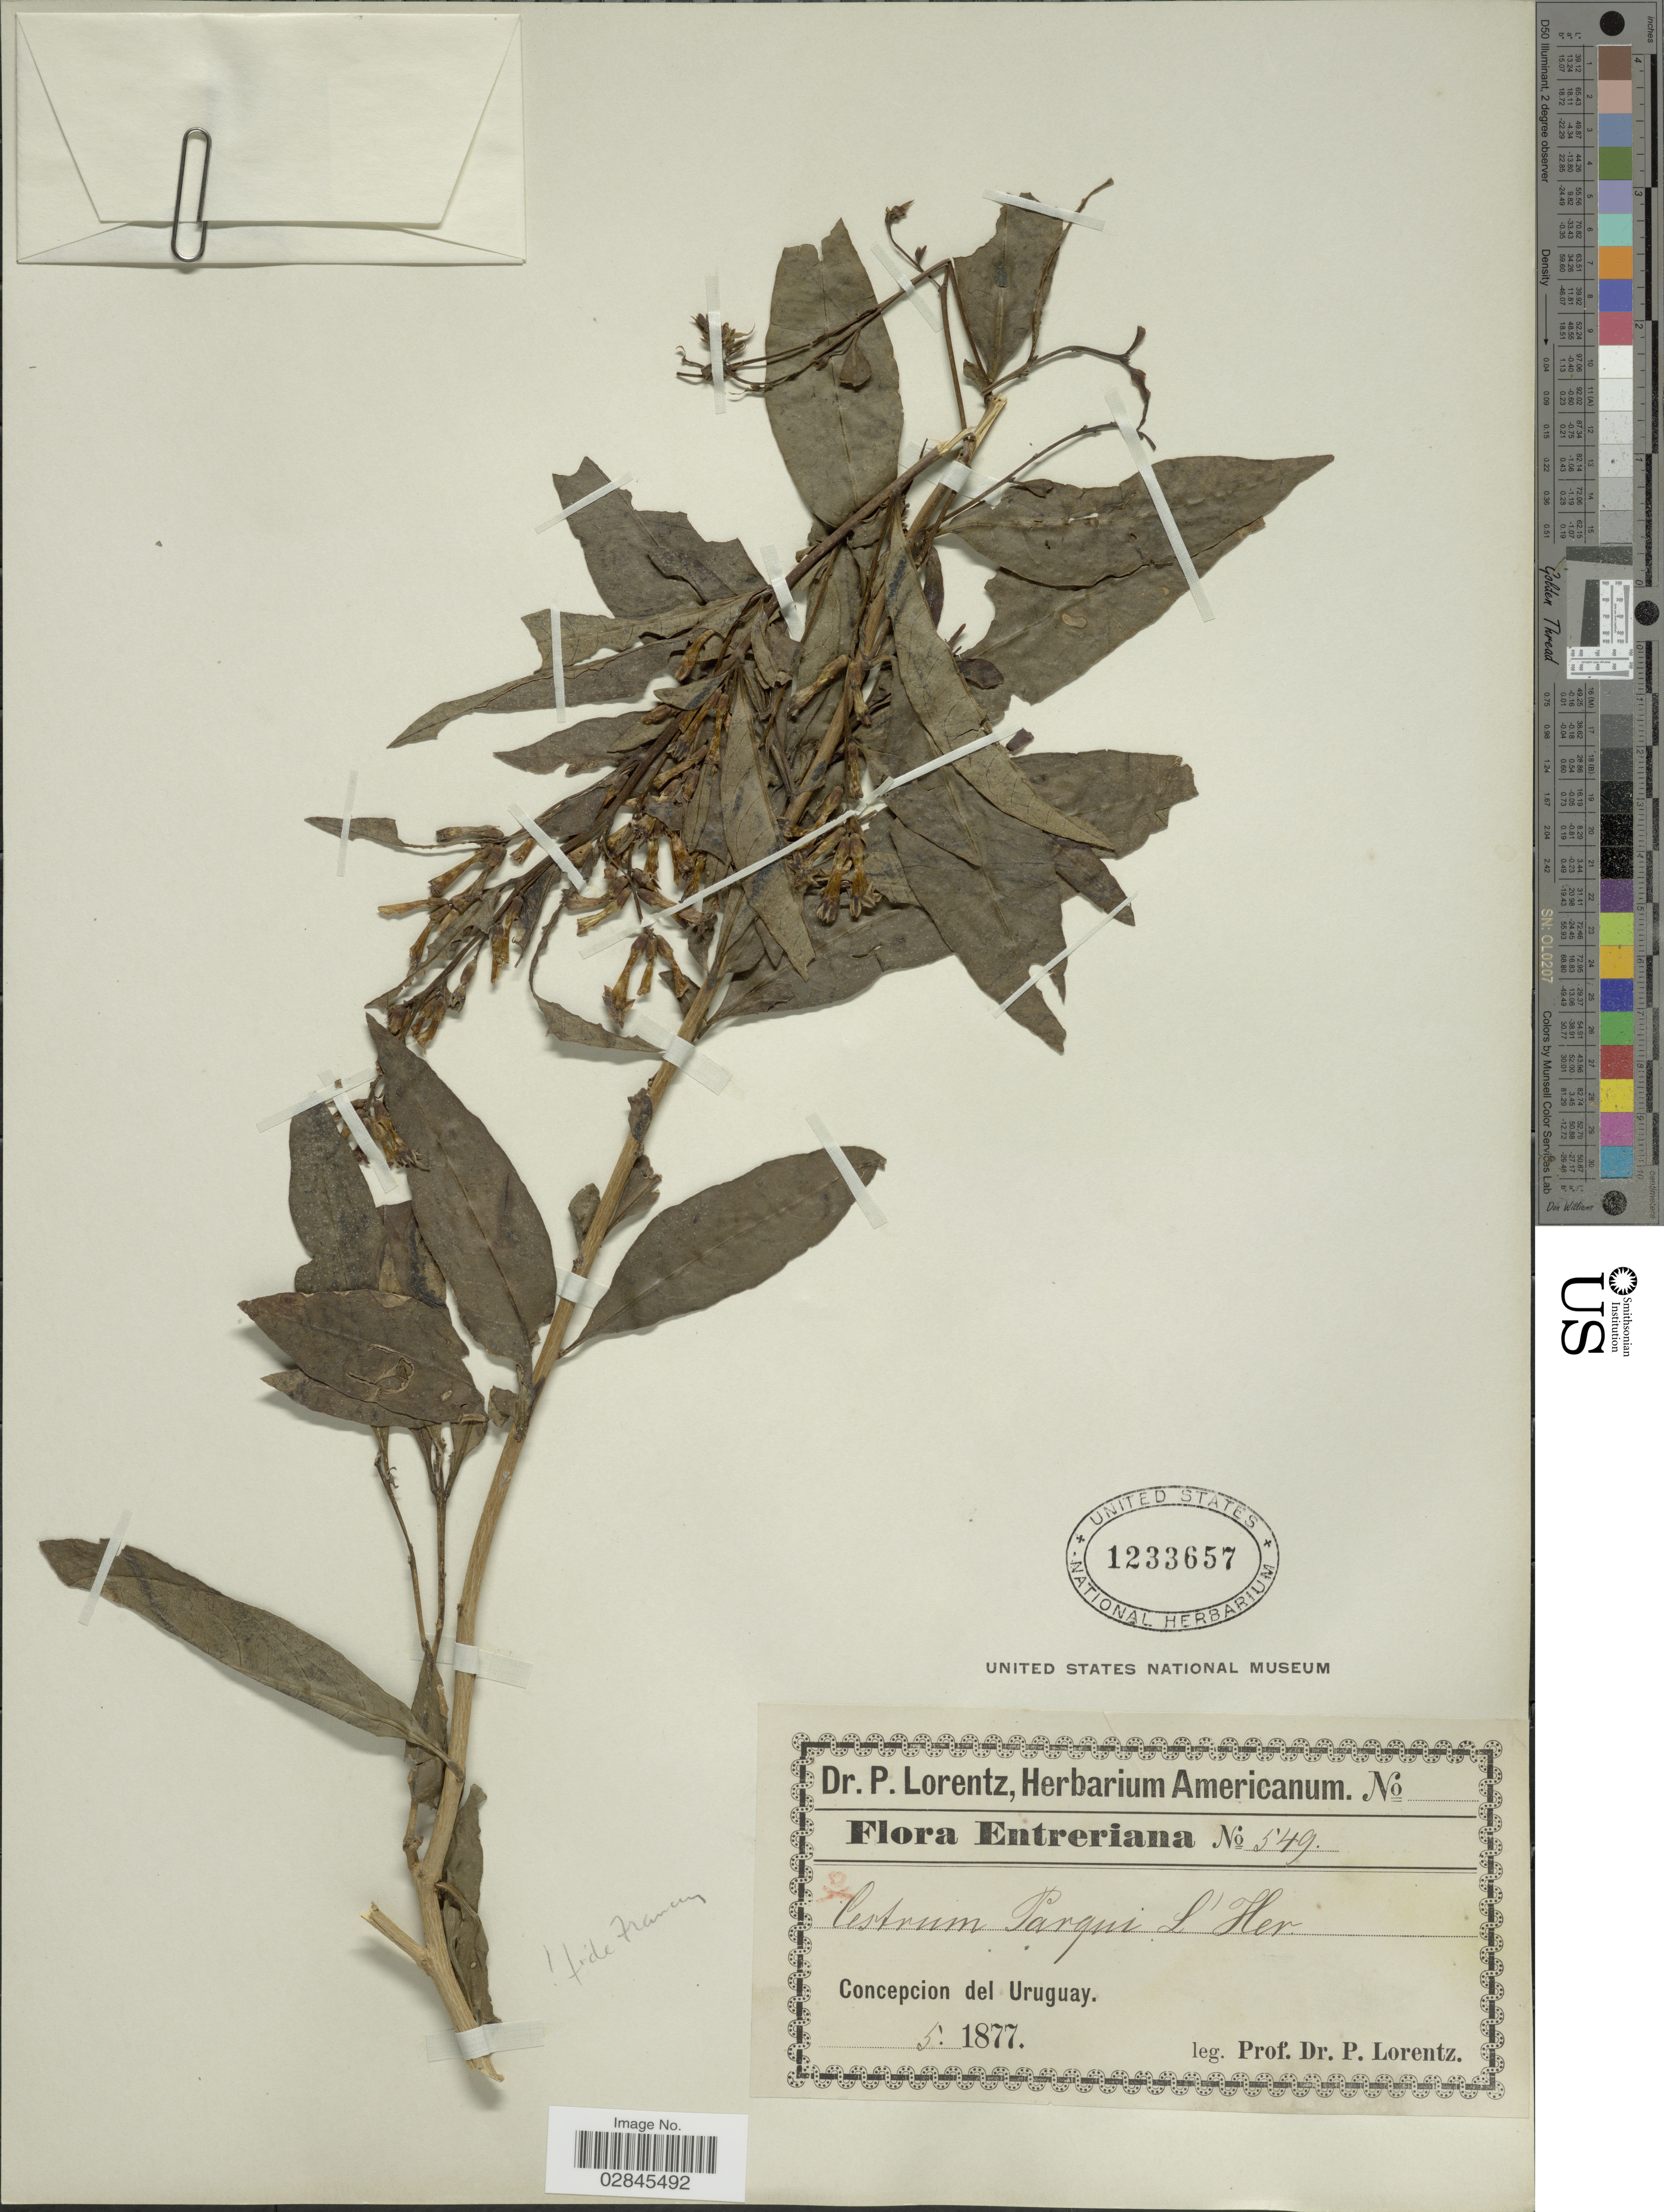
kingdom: Plantae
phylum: Tracheophyta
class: Magnoliopsida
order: Solanales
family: Solanaceae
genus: Cestrum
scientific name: Cestrum parqui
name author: L'Hér.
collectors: P. G. Lorentz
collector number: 549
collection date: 1877-05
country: Uruguay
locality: Concepcion del Uruguay.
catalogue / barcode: US 1233657